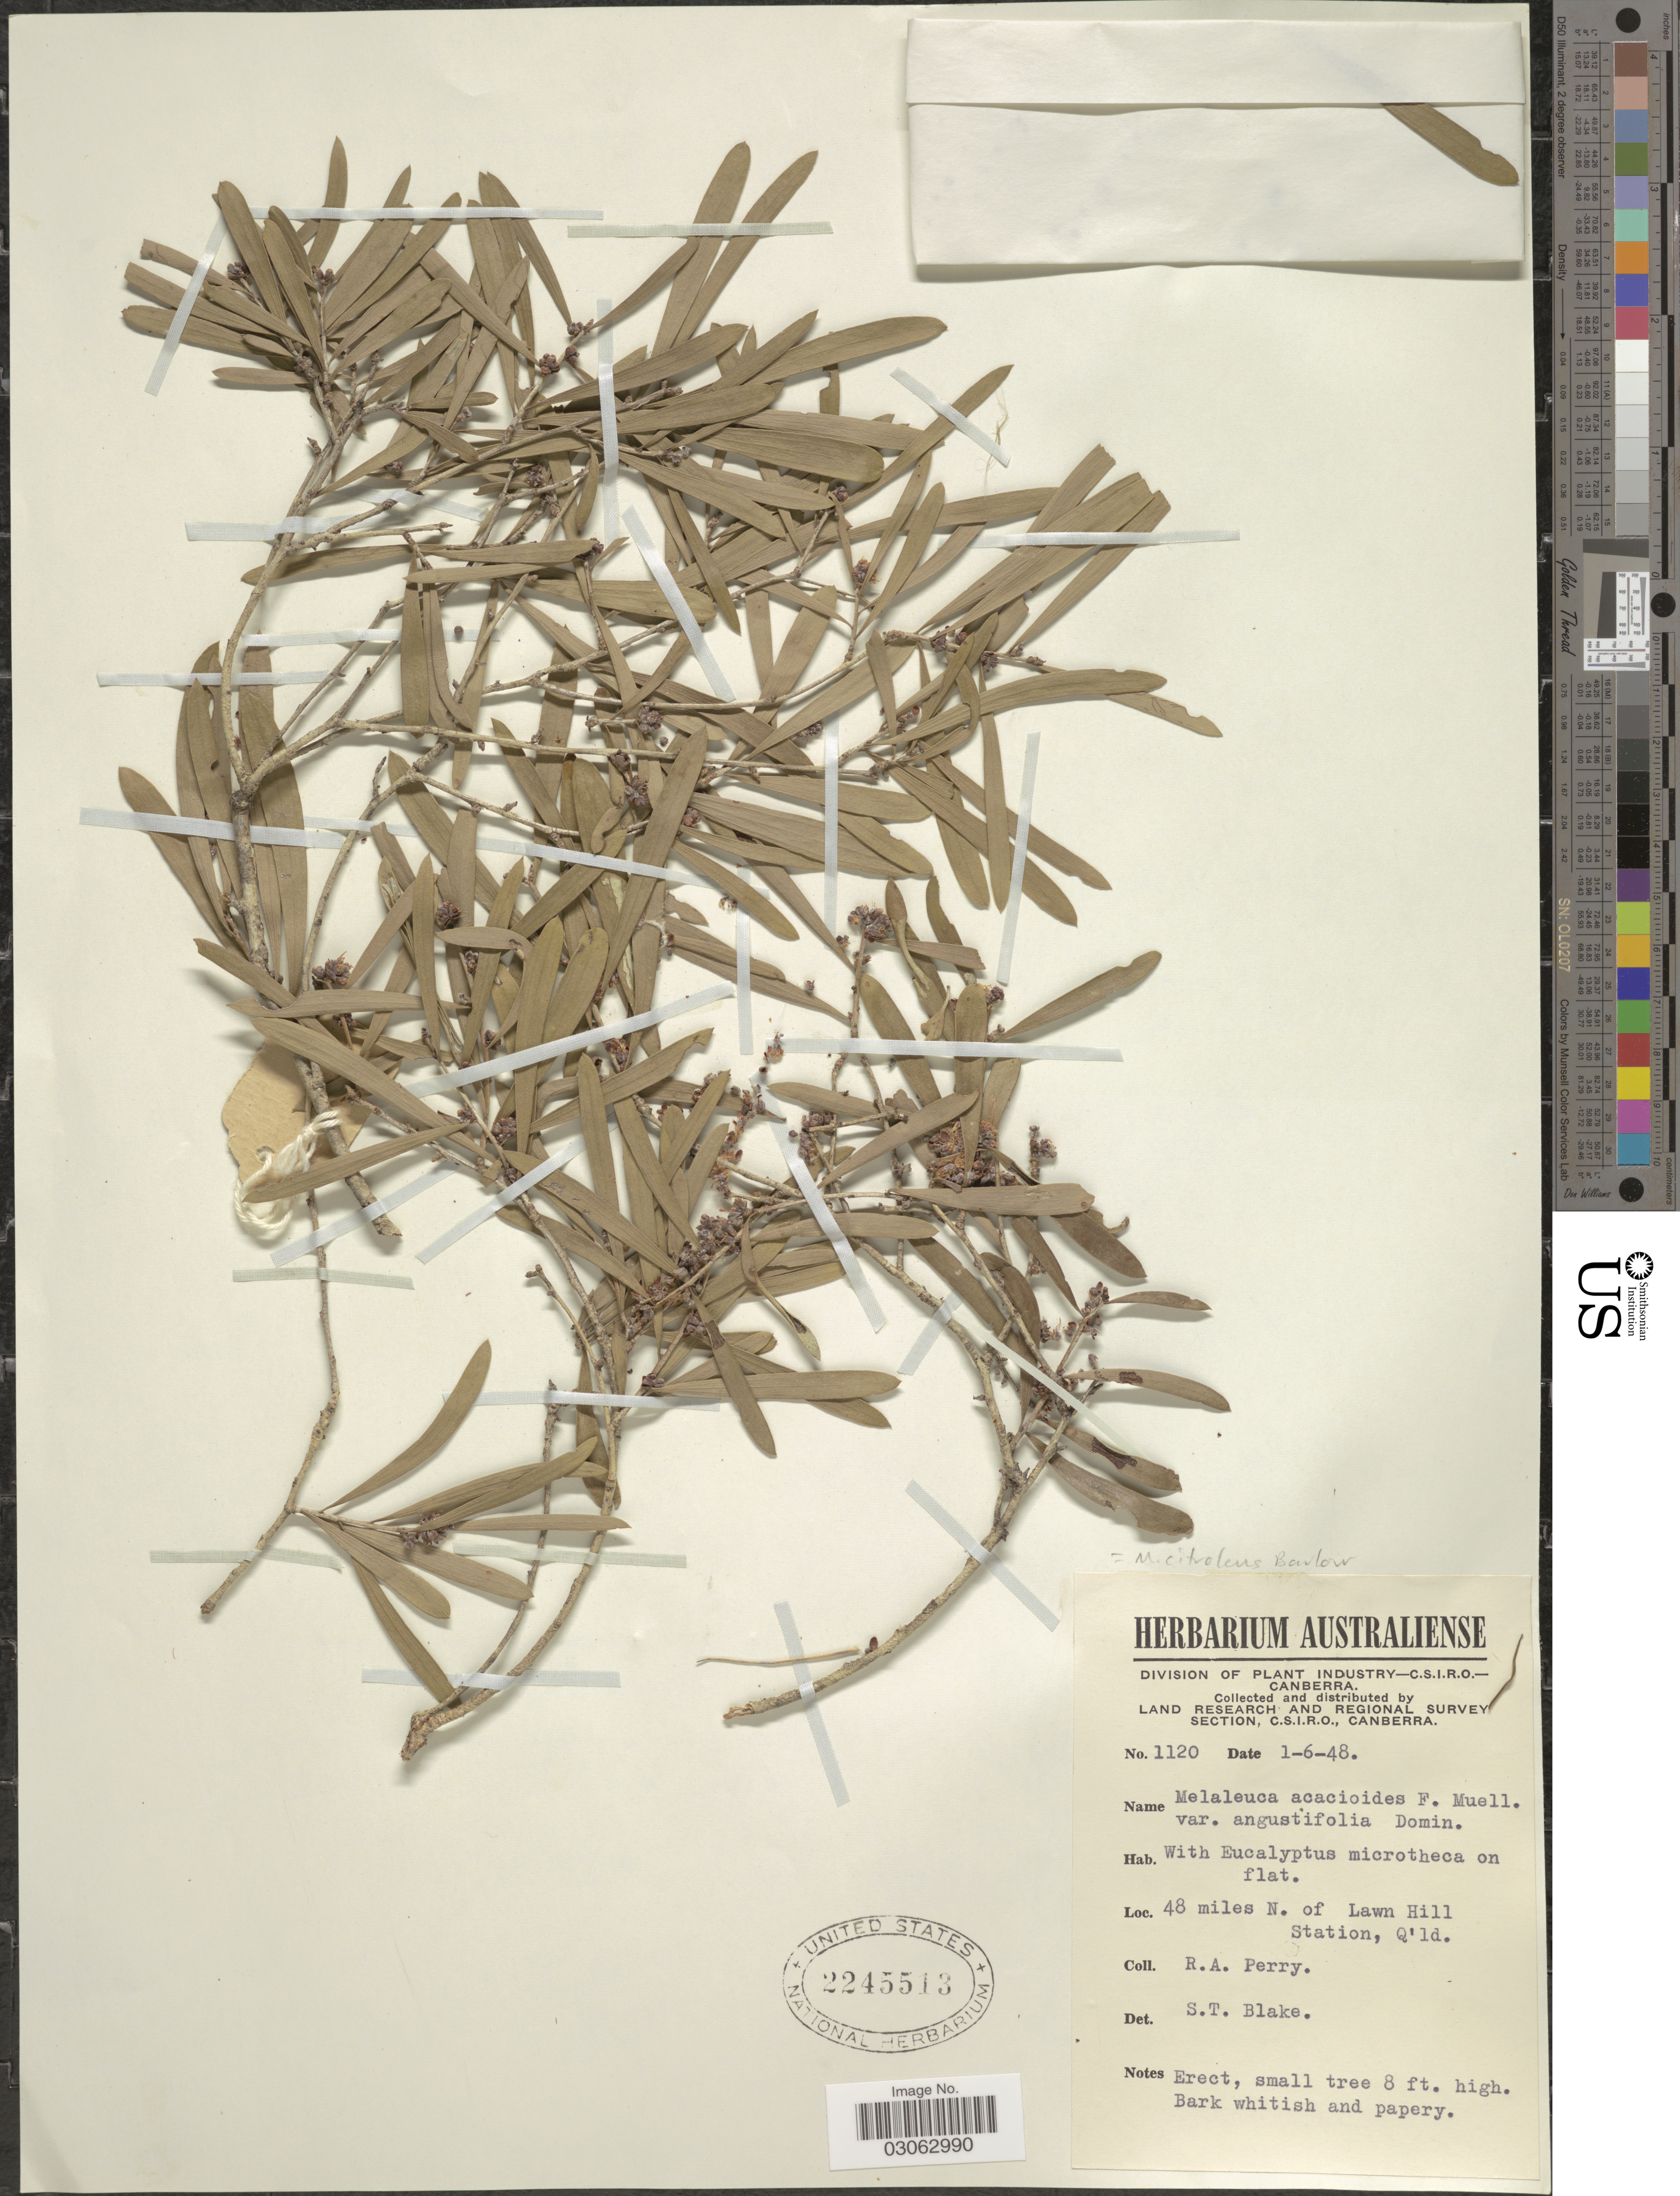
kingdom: Plantae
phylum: Tracheophyta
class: Magnoliopsida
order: Myrtales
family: Myrtaceae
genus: Melaleuca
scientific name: Melaleuca citrolens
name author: Barlow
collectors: Perry, R. A.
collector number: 1120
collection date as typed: Transcribed d/m/y: 1/6/48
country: Australia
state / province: Queensland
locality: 48 miles N. of Lawn Hill Station.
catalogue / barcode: US 2245513